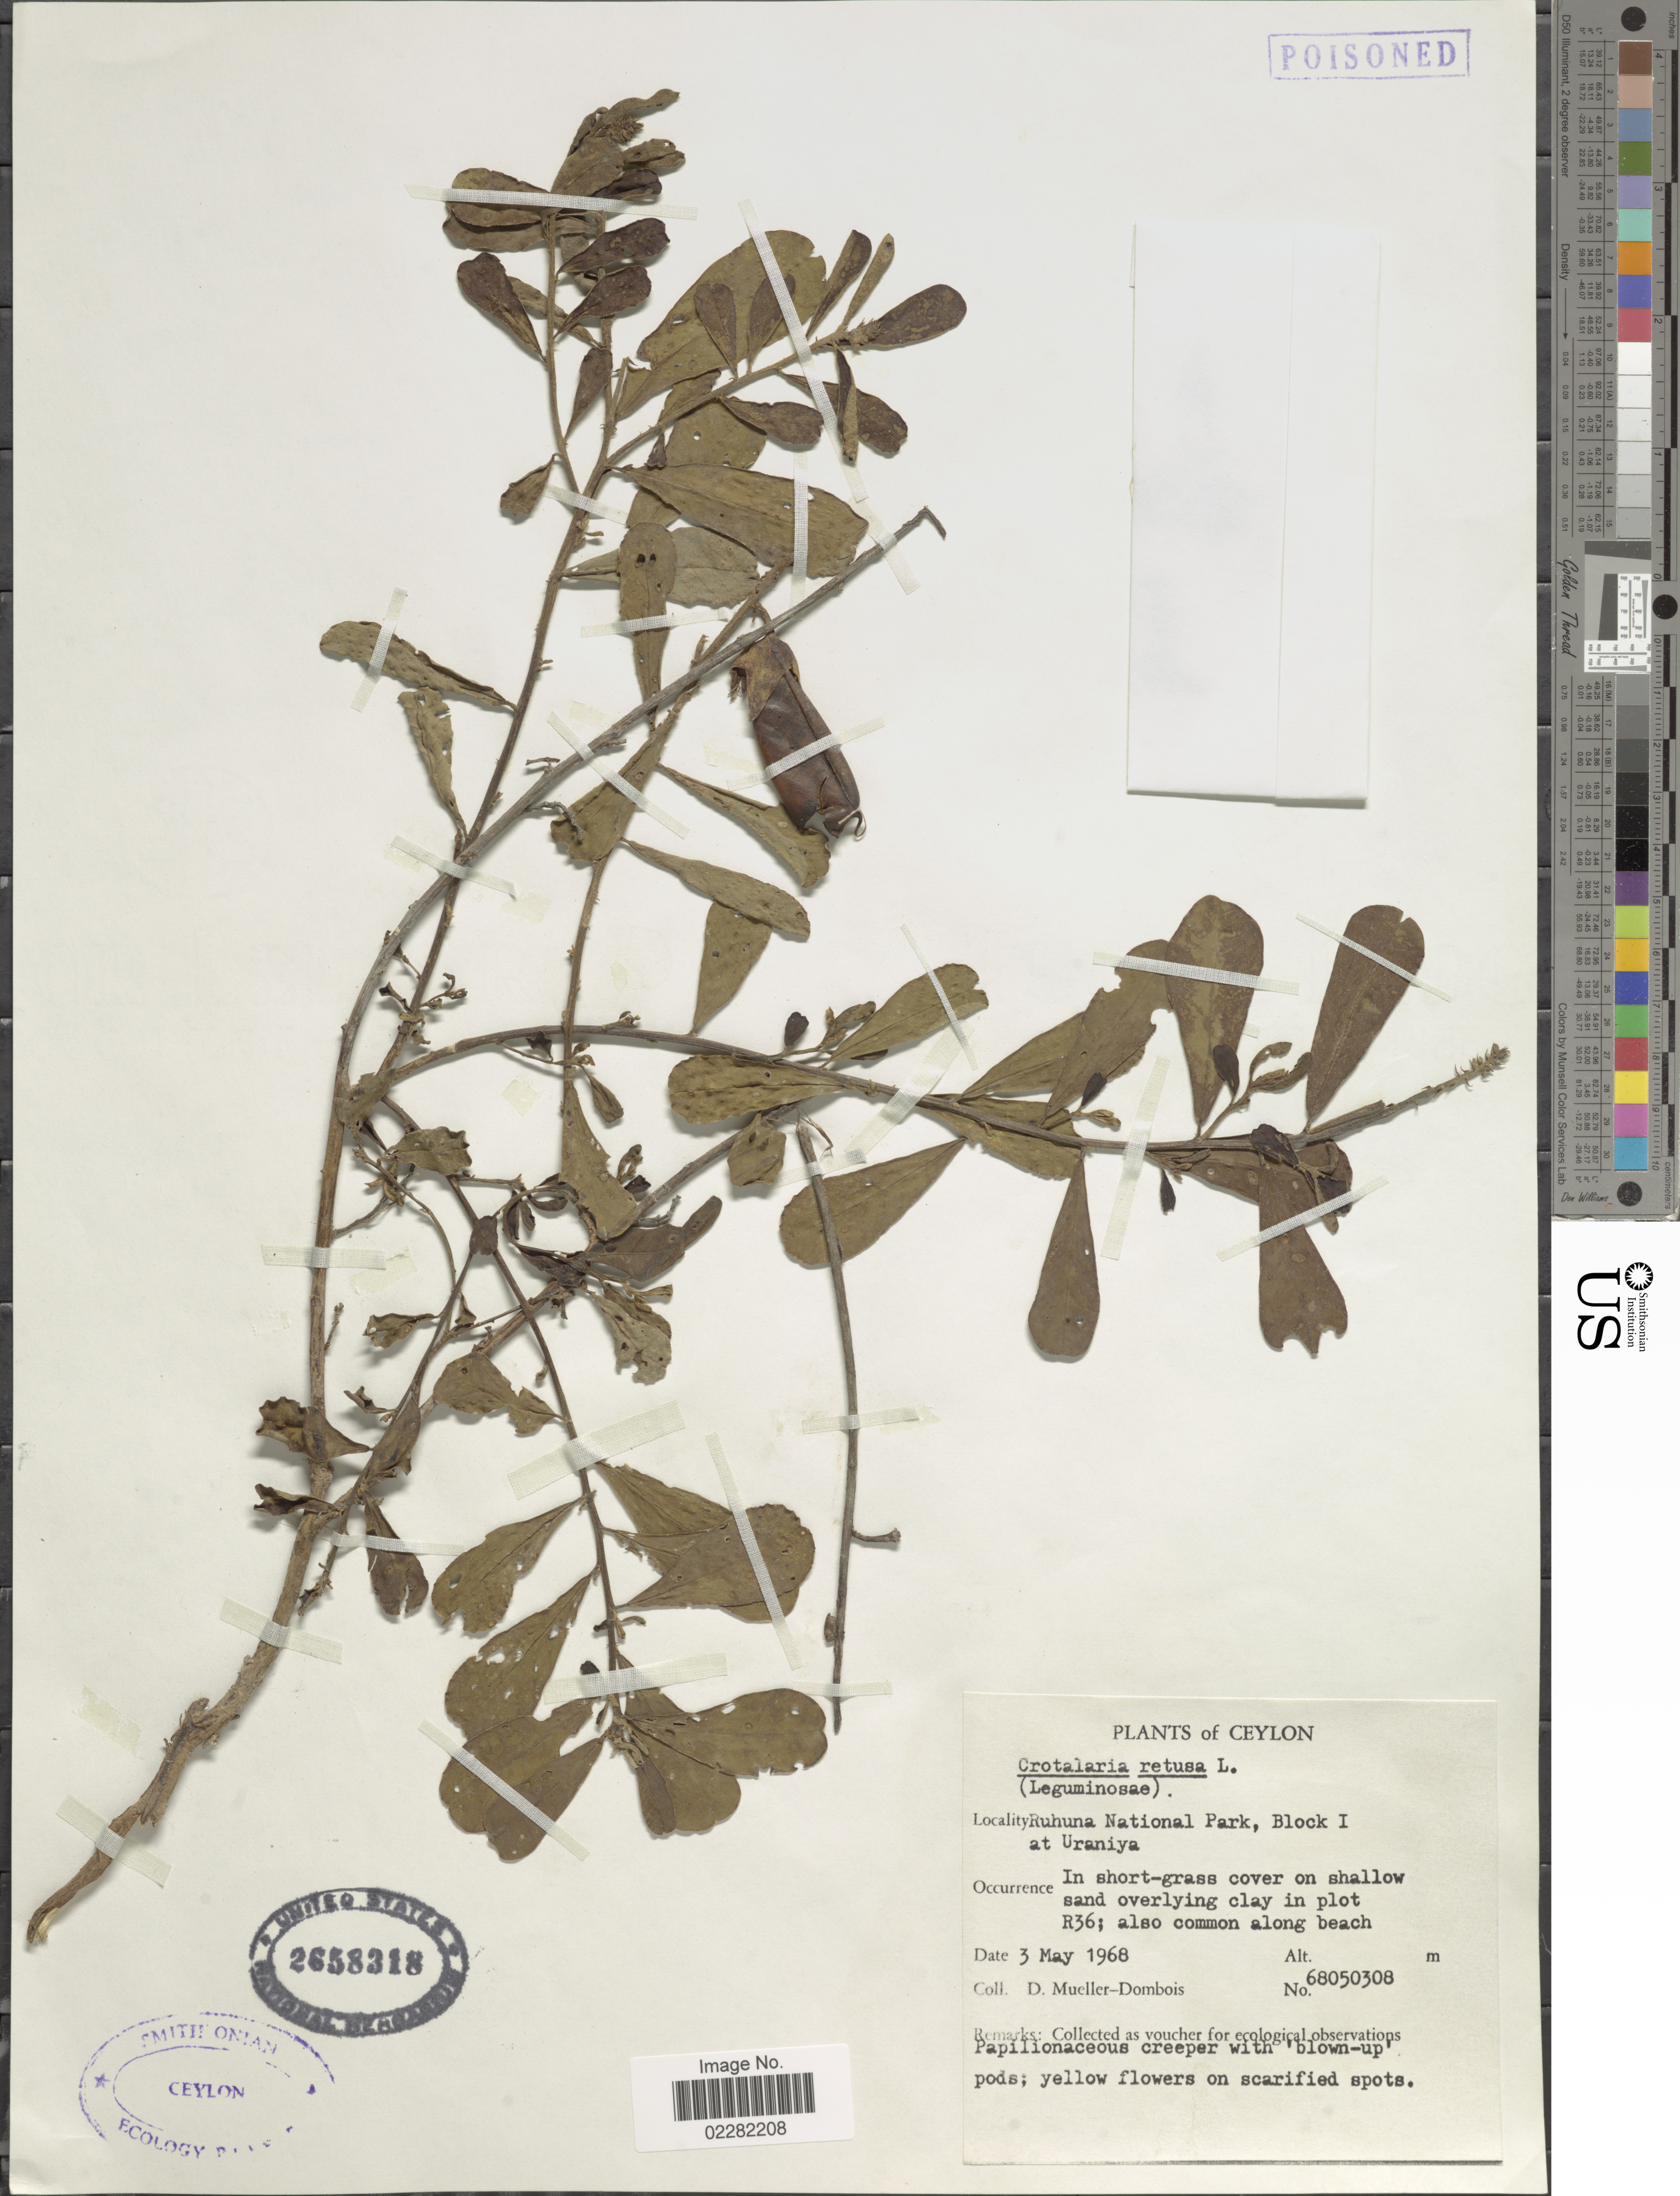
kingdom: Plantae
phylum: Tracheophyta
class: Magnoliopsida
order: Fabales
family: Fabaceae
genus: Crotalaria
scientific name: Crotalaria retusa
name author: L.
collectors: D. Mueller-Dombois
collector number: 68050308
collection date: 1968-05-03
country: Sri Lanka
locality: Ceylon, Ruhuna National Park, Block I at Uraniya, in plot R36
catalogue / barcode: US 2658318